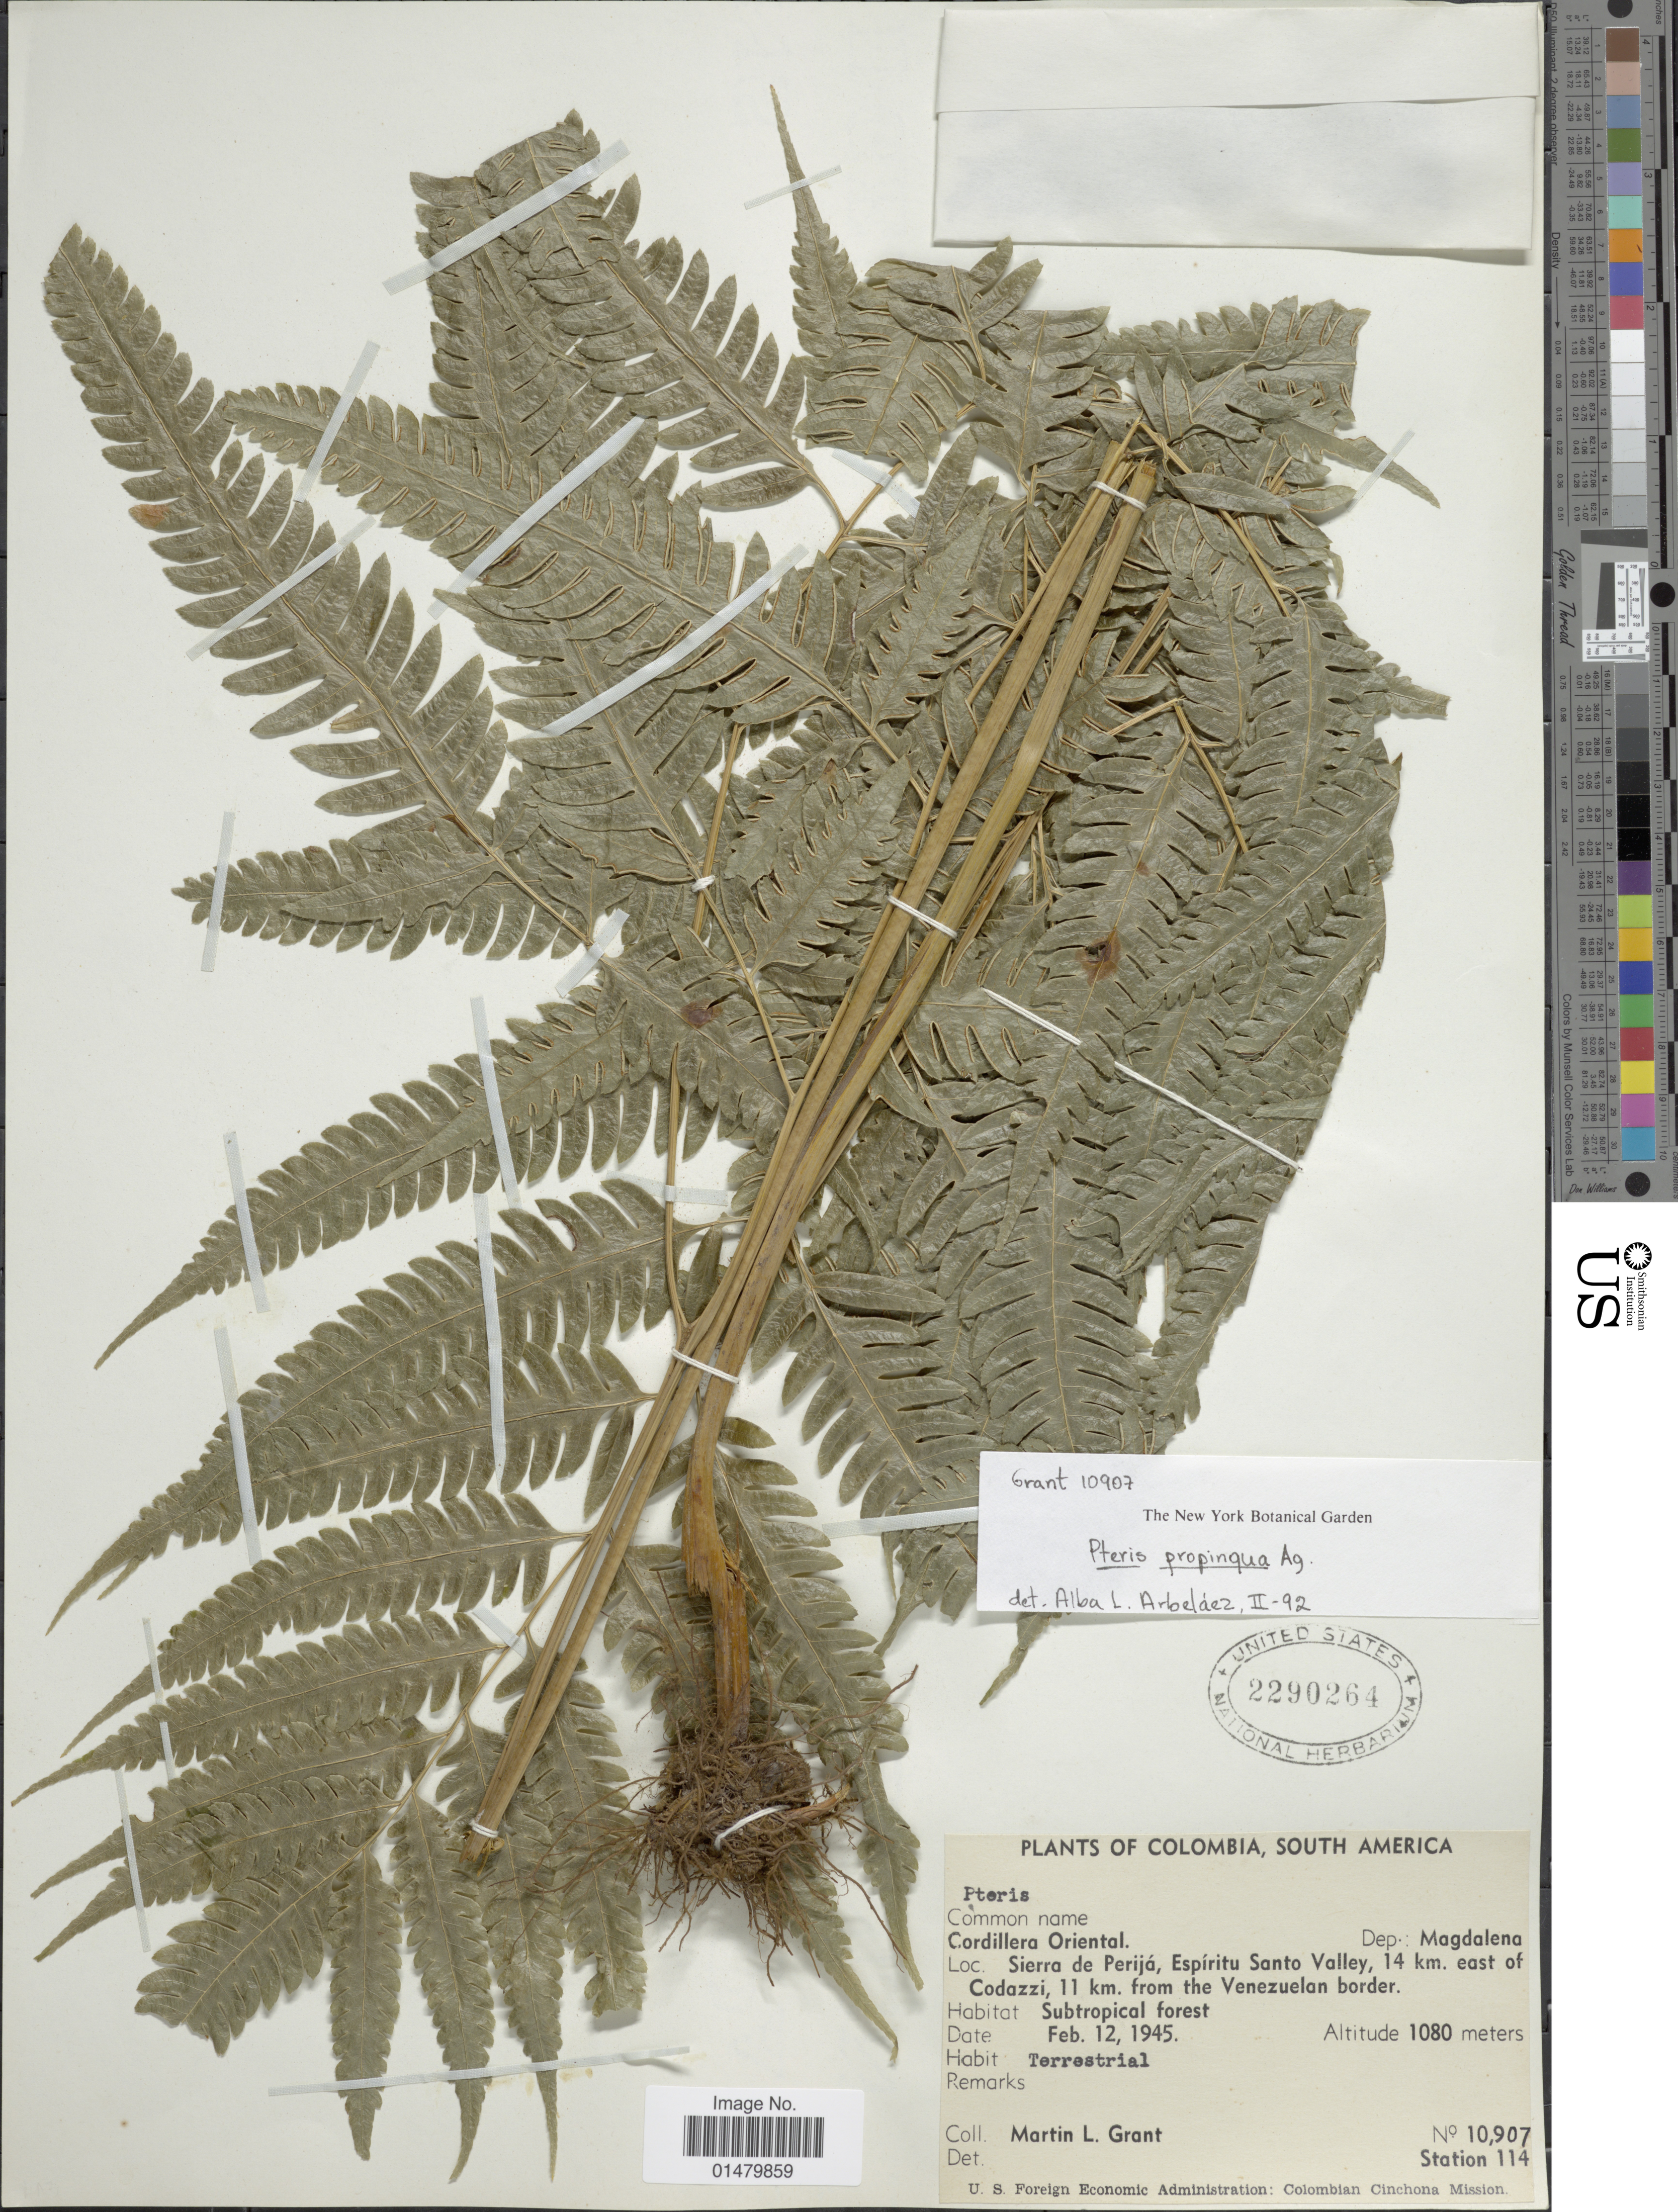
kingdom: Plantae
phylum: Tracheophyta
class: Polypodiopsida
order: Polypodiales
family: Pteridaceae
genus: Pteris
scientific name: Pteris propinqua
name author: J. Agardh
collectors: M. L. Grant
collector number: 10907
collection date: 1945-02-12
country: Colombia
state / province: Magdalena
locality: Cordillera Oriental. Dep.: Magdalena. Sierra de Perija, Espiritu Santa Valley, 14 km. east of Codazzi, 11 km. from the Venezuelan border.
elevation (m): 1080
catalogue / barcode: US 2290264